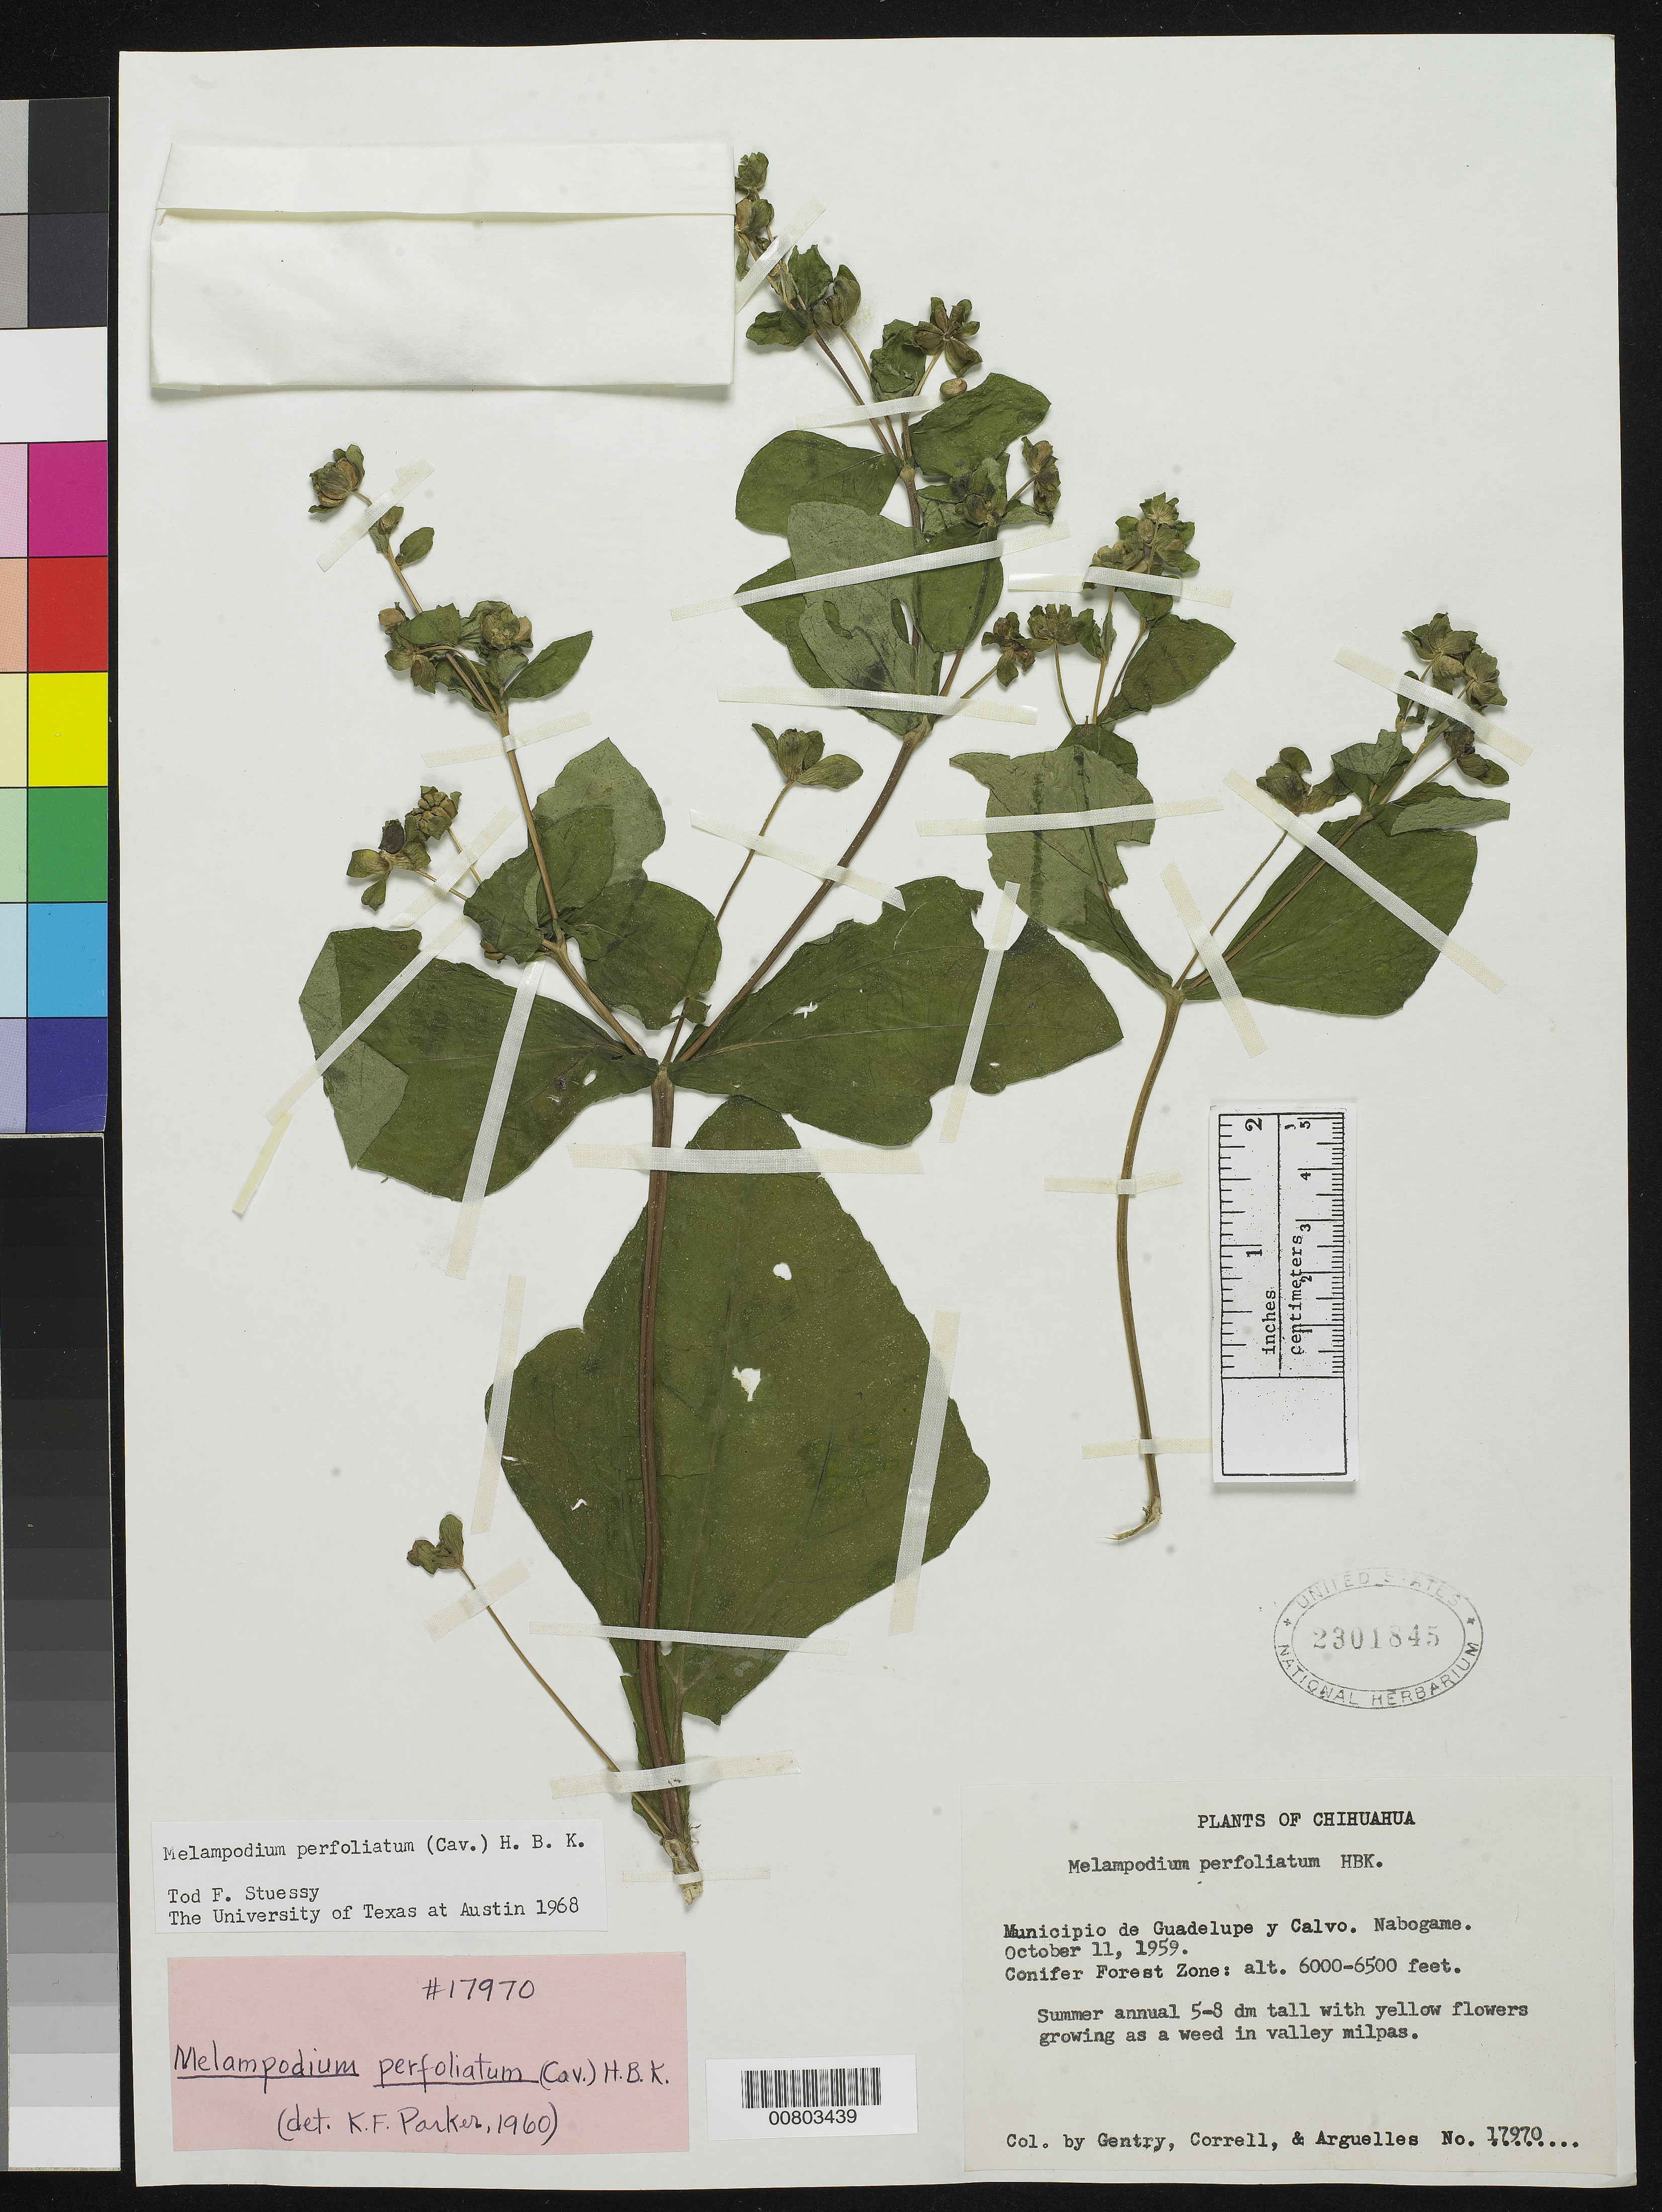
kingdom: Plantae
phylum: Tracheophyta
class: Magnoliopsida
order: Asterales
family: Asteraceae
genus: Melampodium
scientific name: Melampodium perfoliatum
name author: (Cav.) Kunth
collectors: H. S. Gentry, -- Correll & Arguelles, --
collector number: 17970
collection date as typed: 11 Oct 1959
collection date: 1959-10-11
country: Mexico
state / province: Chihuahua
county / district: Guadalupe y Calvo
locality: Nabogame, Guadalupe y Calvo, Chihuahua.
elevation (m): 1829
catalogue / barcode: US 2301845